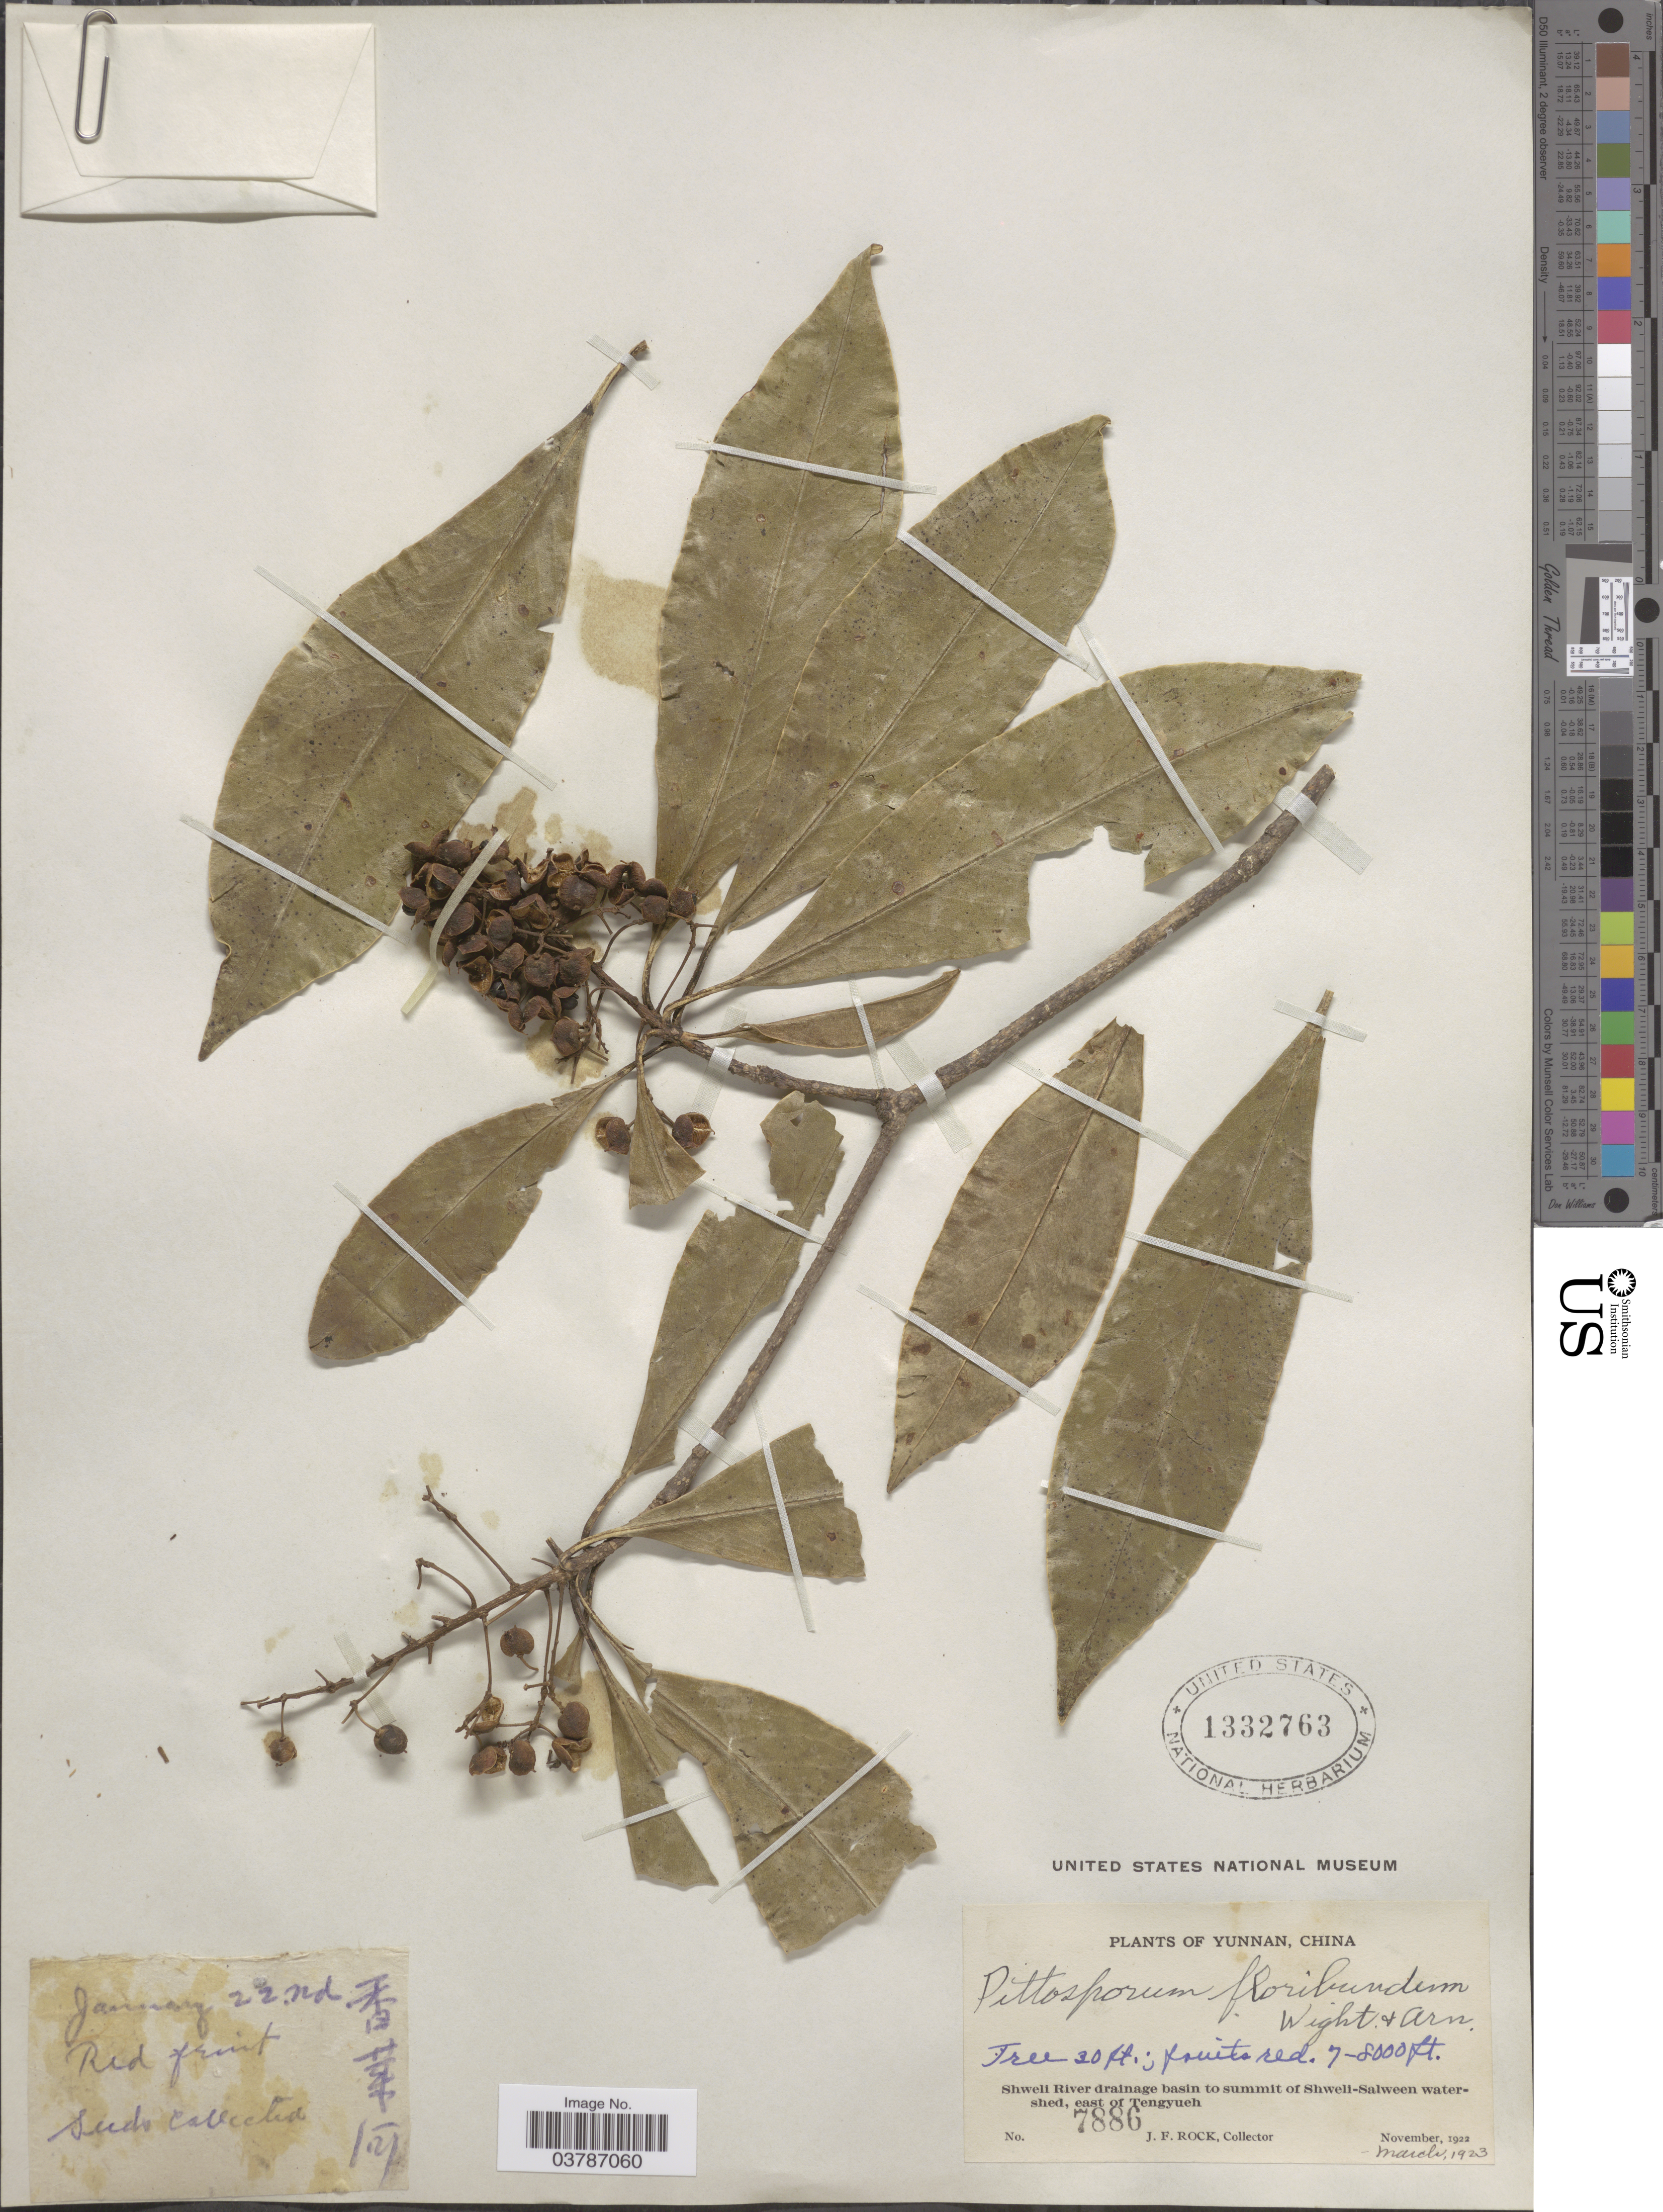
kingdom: Plantae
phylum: Tracheophyta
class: Magnoliopsida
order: Apiales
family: Pittosporaceae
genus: Pittosporum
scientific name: Pittosporum floribundum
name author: Wight & Arn.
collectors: J. Rock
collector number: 7886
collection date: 1923-01-22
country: China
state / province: Yunnan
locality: Shweli River drainage basin to summit of Shweli-Salween watershed, east of Tengyueh.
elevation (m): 2134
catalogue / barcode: US 1332763